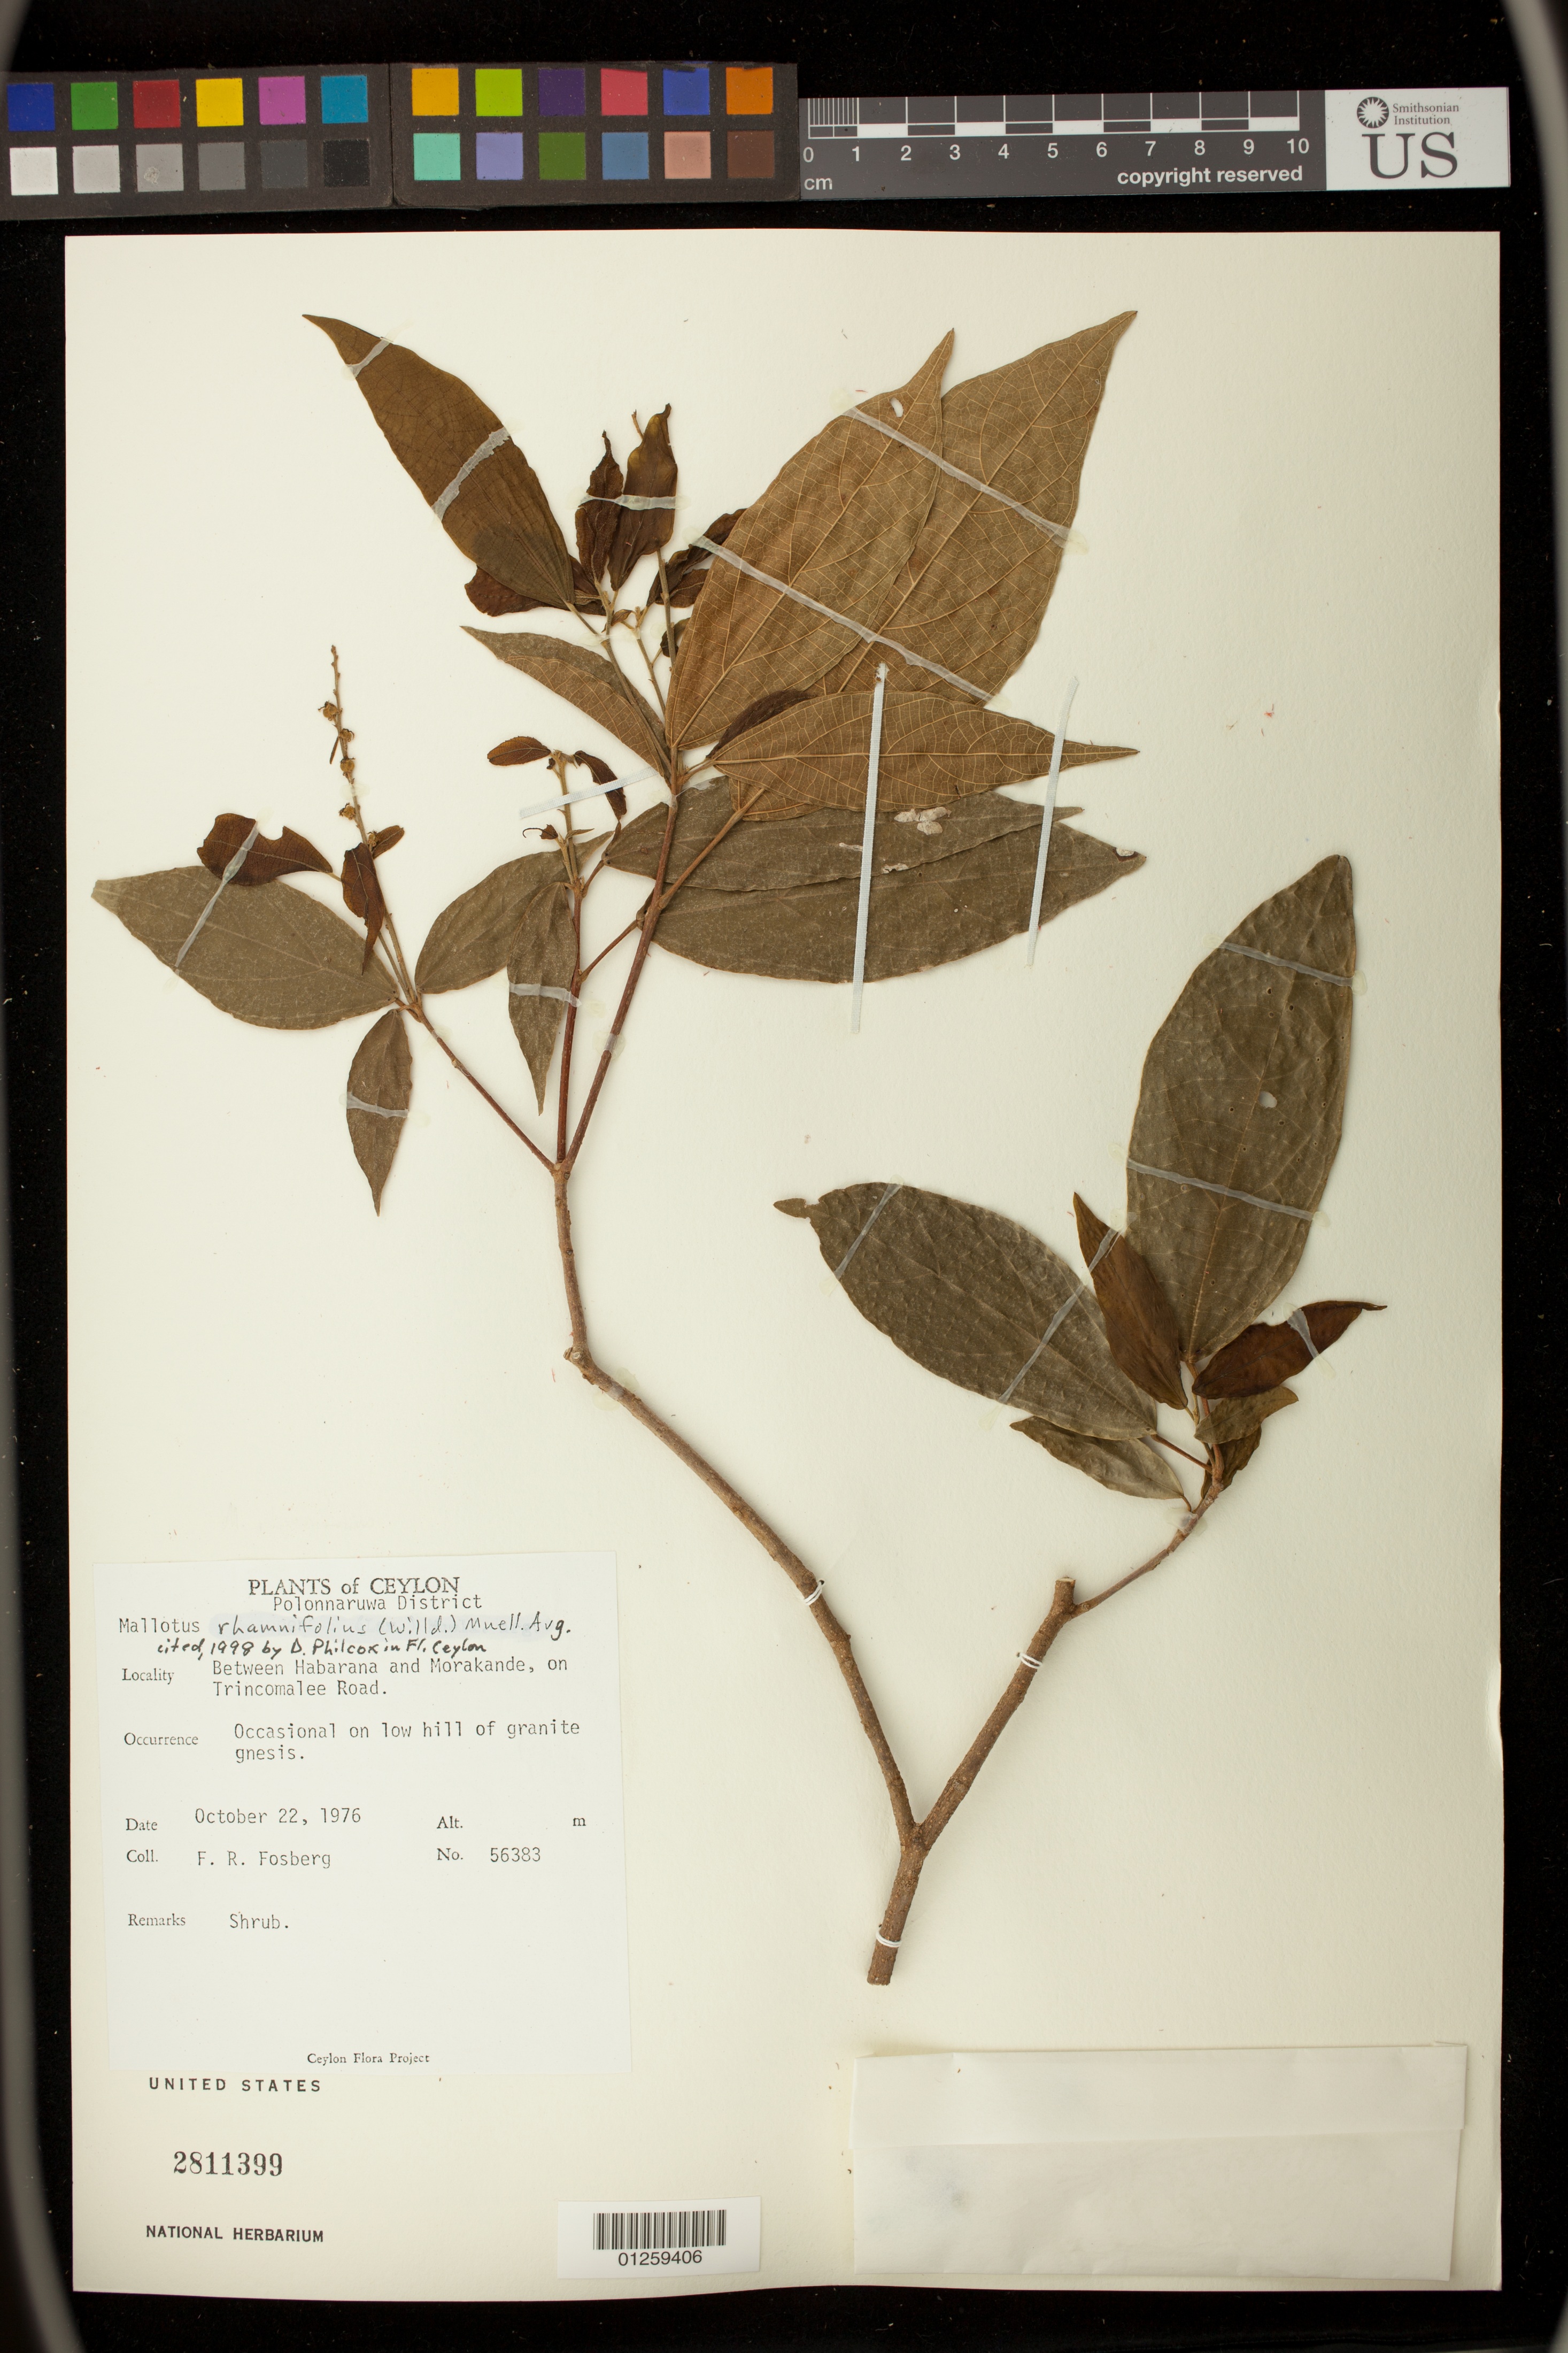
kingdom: Plantae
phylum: Tracheophyta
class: Magnoliopsida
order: Malpighiales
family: Euphorbiaceae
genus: Mallotus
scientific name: Mallotus rhamnifolius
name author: (Willd.) Müll. Arg.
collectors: F. R. Fosberg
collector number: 56383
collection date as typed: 22 Oct 1976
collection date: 1976-10-22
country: Sri Lanka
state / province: North Central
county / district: Polonnaruwa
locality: Between Habarana and Morakande, on Trincomalee Road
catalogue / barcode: US 2811399